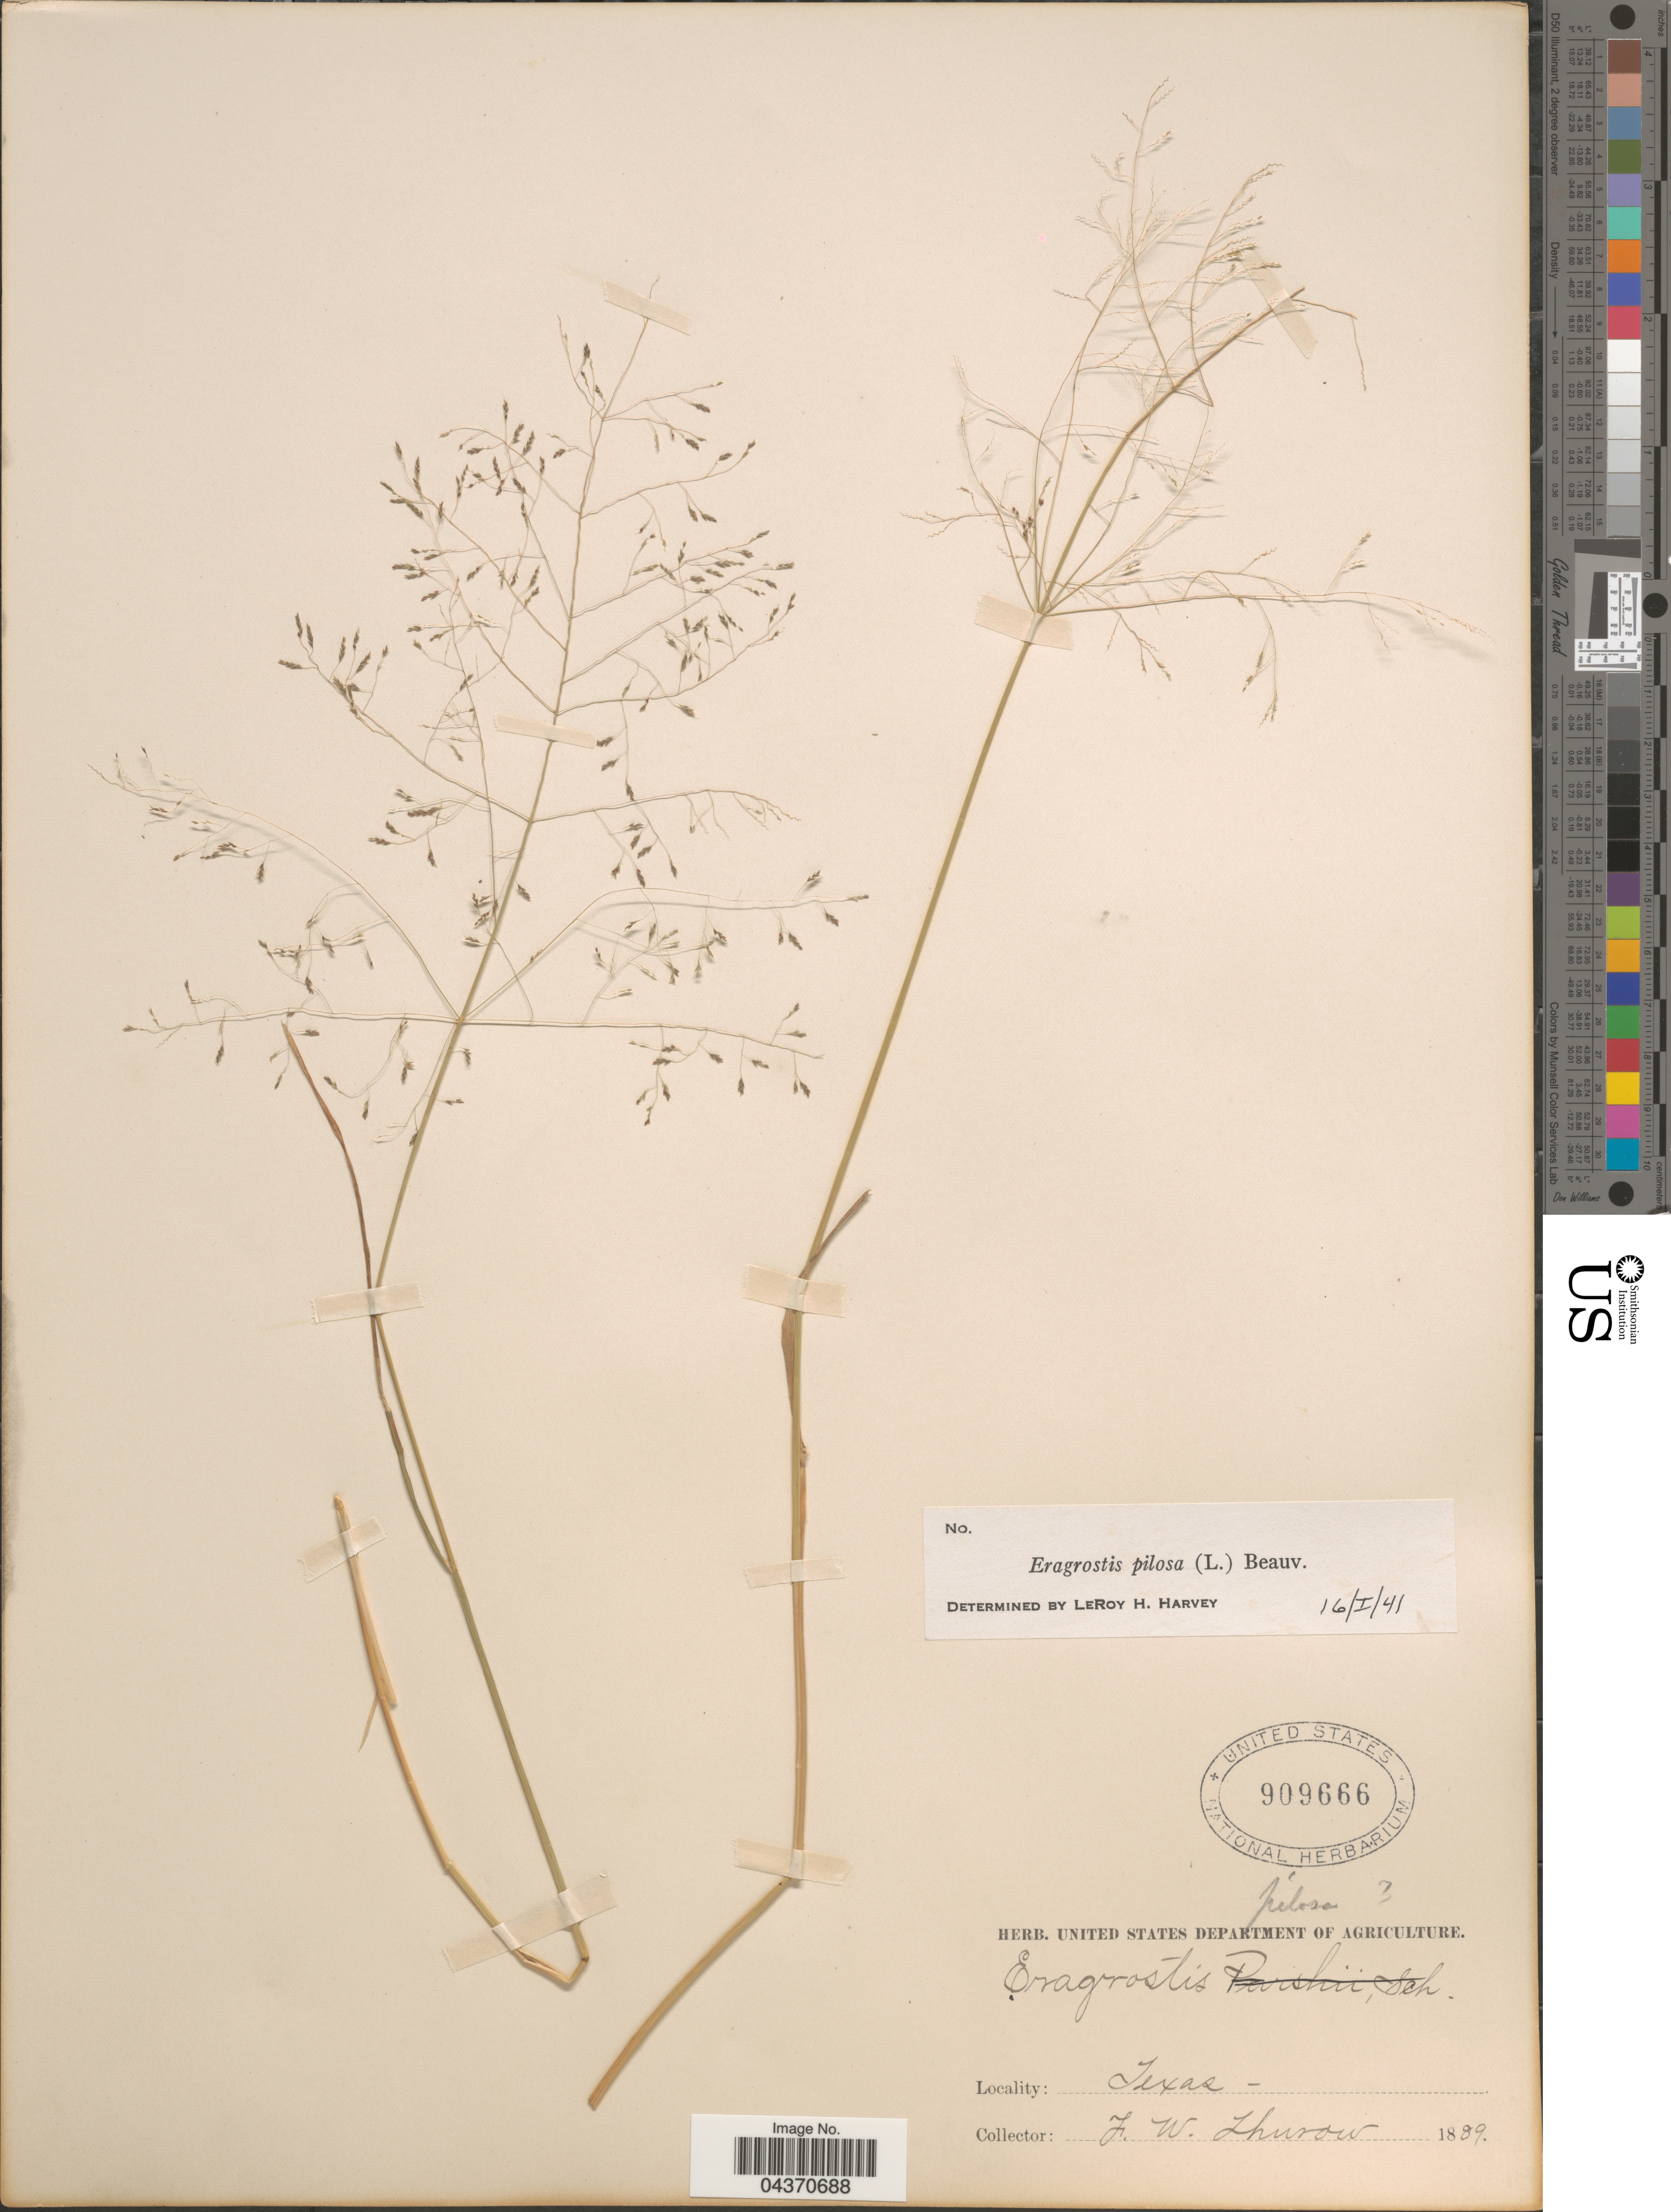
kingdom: Plantae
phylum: Tracheophyta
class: Liliopsida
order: Poales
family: Poaceae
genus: Eragrostis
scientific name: Eragrostis pilosa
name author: (L.) P. Beauv.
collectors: F. W. Thurow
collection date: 1889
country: United States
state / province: Texas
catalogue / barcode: US 909666